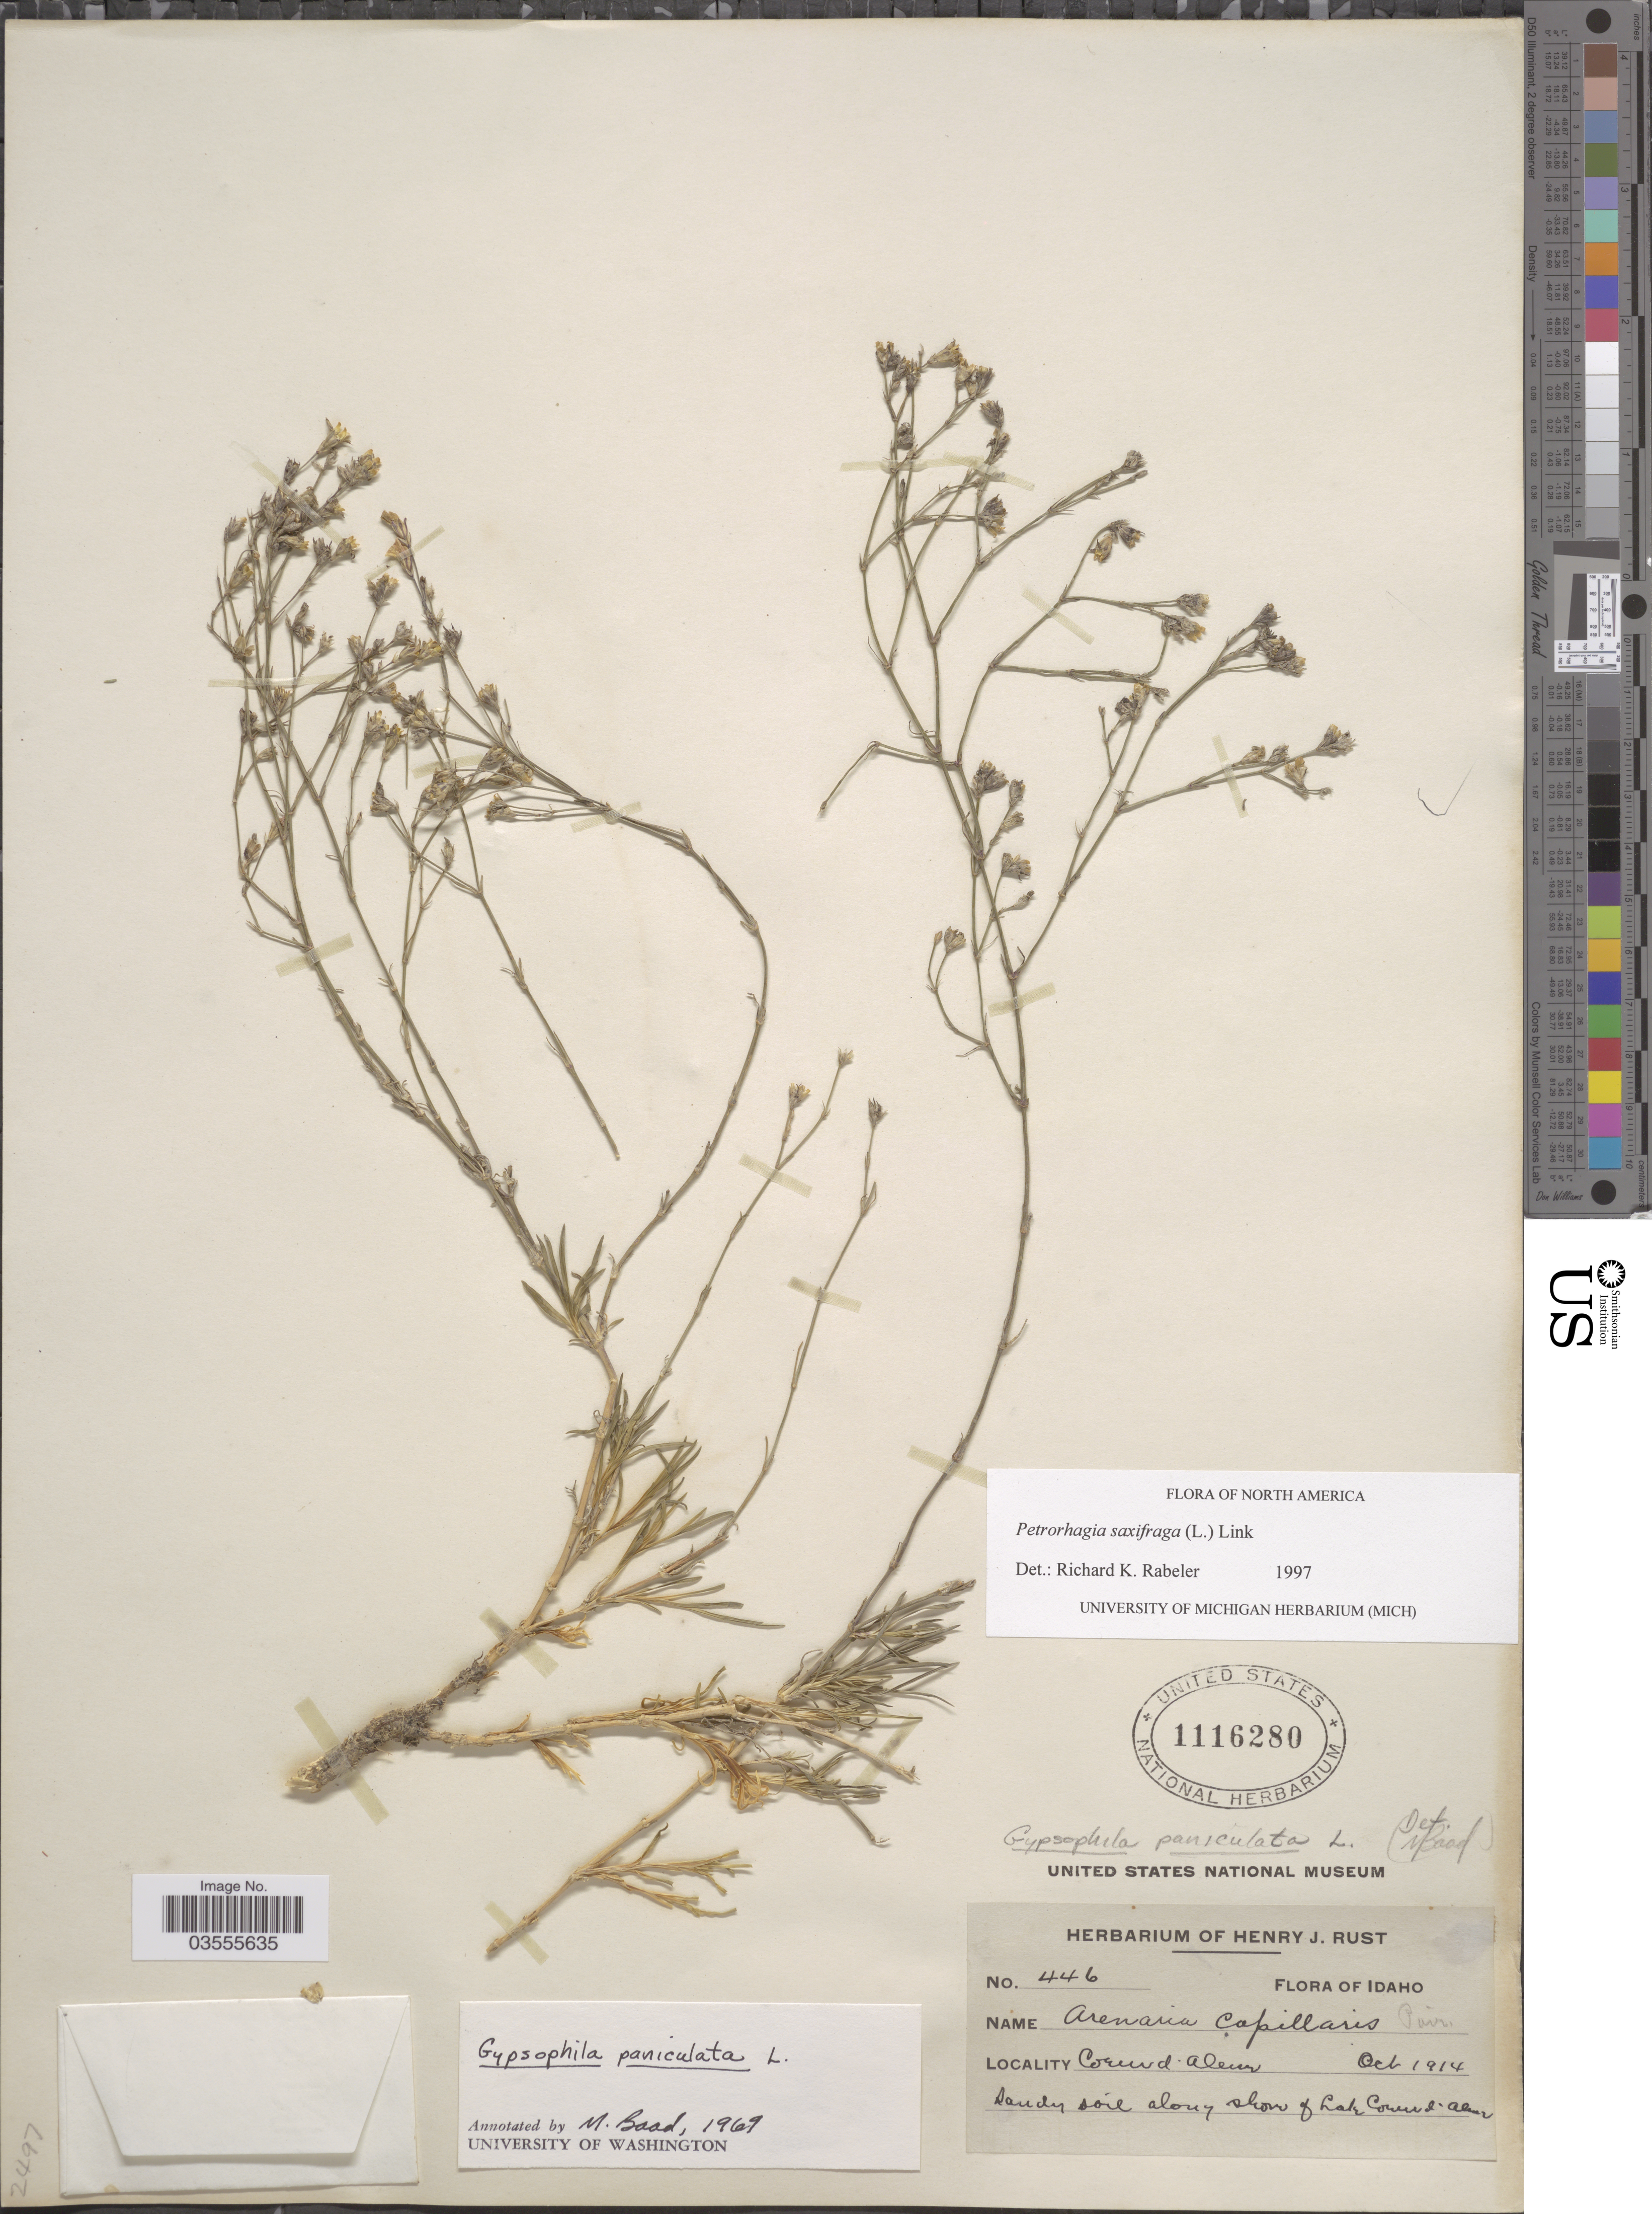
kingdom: Plantae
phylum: Tracheophyta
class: Magnoliopsida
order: Caryophyllales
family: Caryophyllaceae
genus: Petrorhagia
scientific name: Petrorhagia saxifraga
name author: (L.) Link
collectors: ex herb. Henry J. Rust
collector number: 446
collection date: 1914-10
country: United States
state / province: Idaho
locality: Coeur d'Alene. Along shore of Lake Coeur d'Alene.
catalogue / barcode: US 1116280